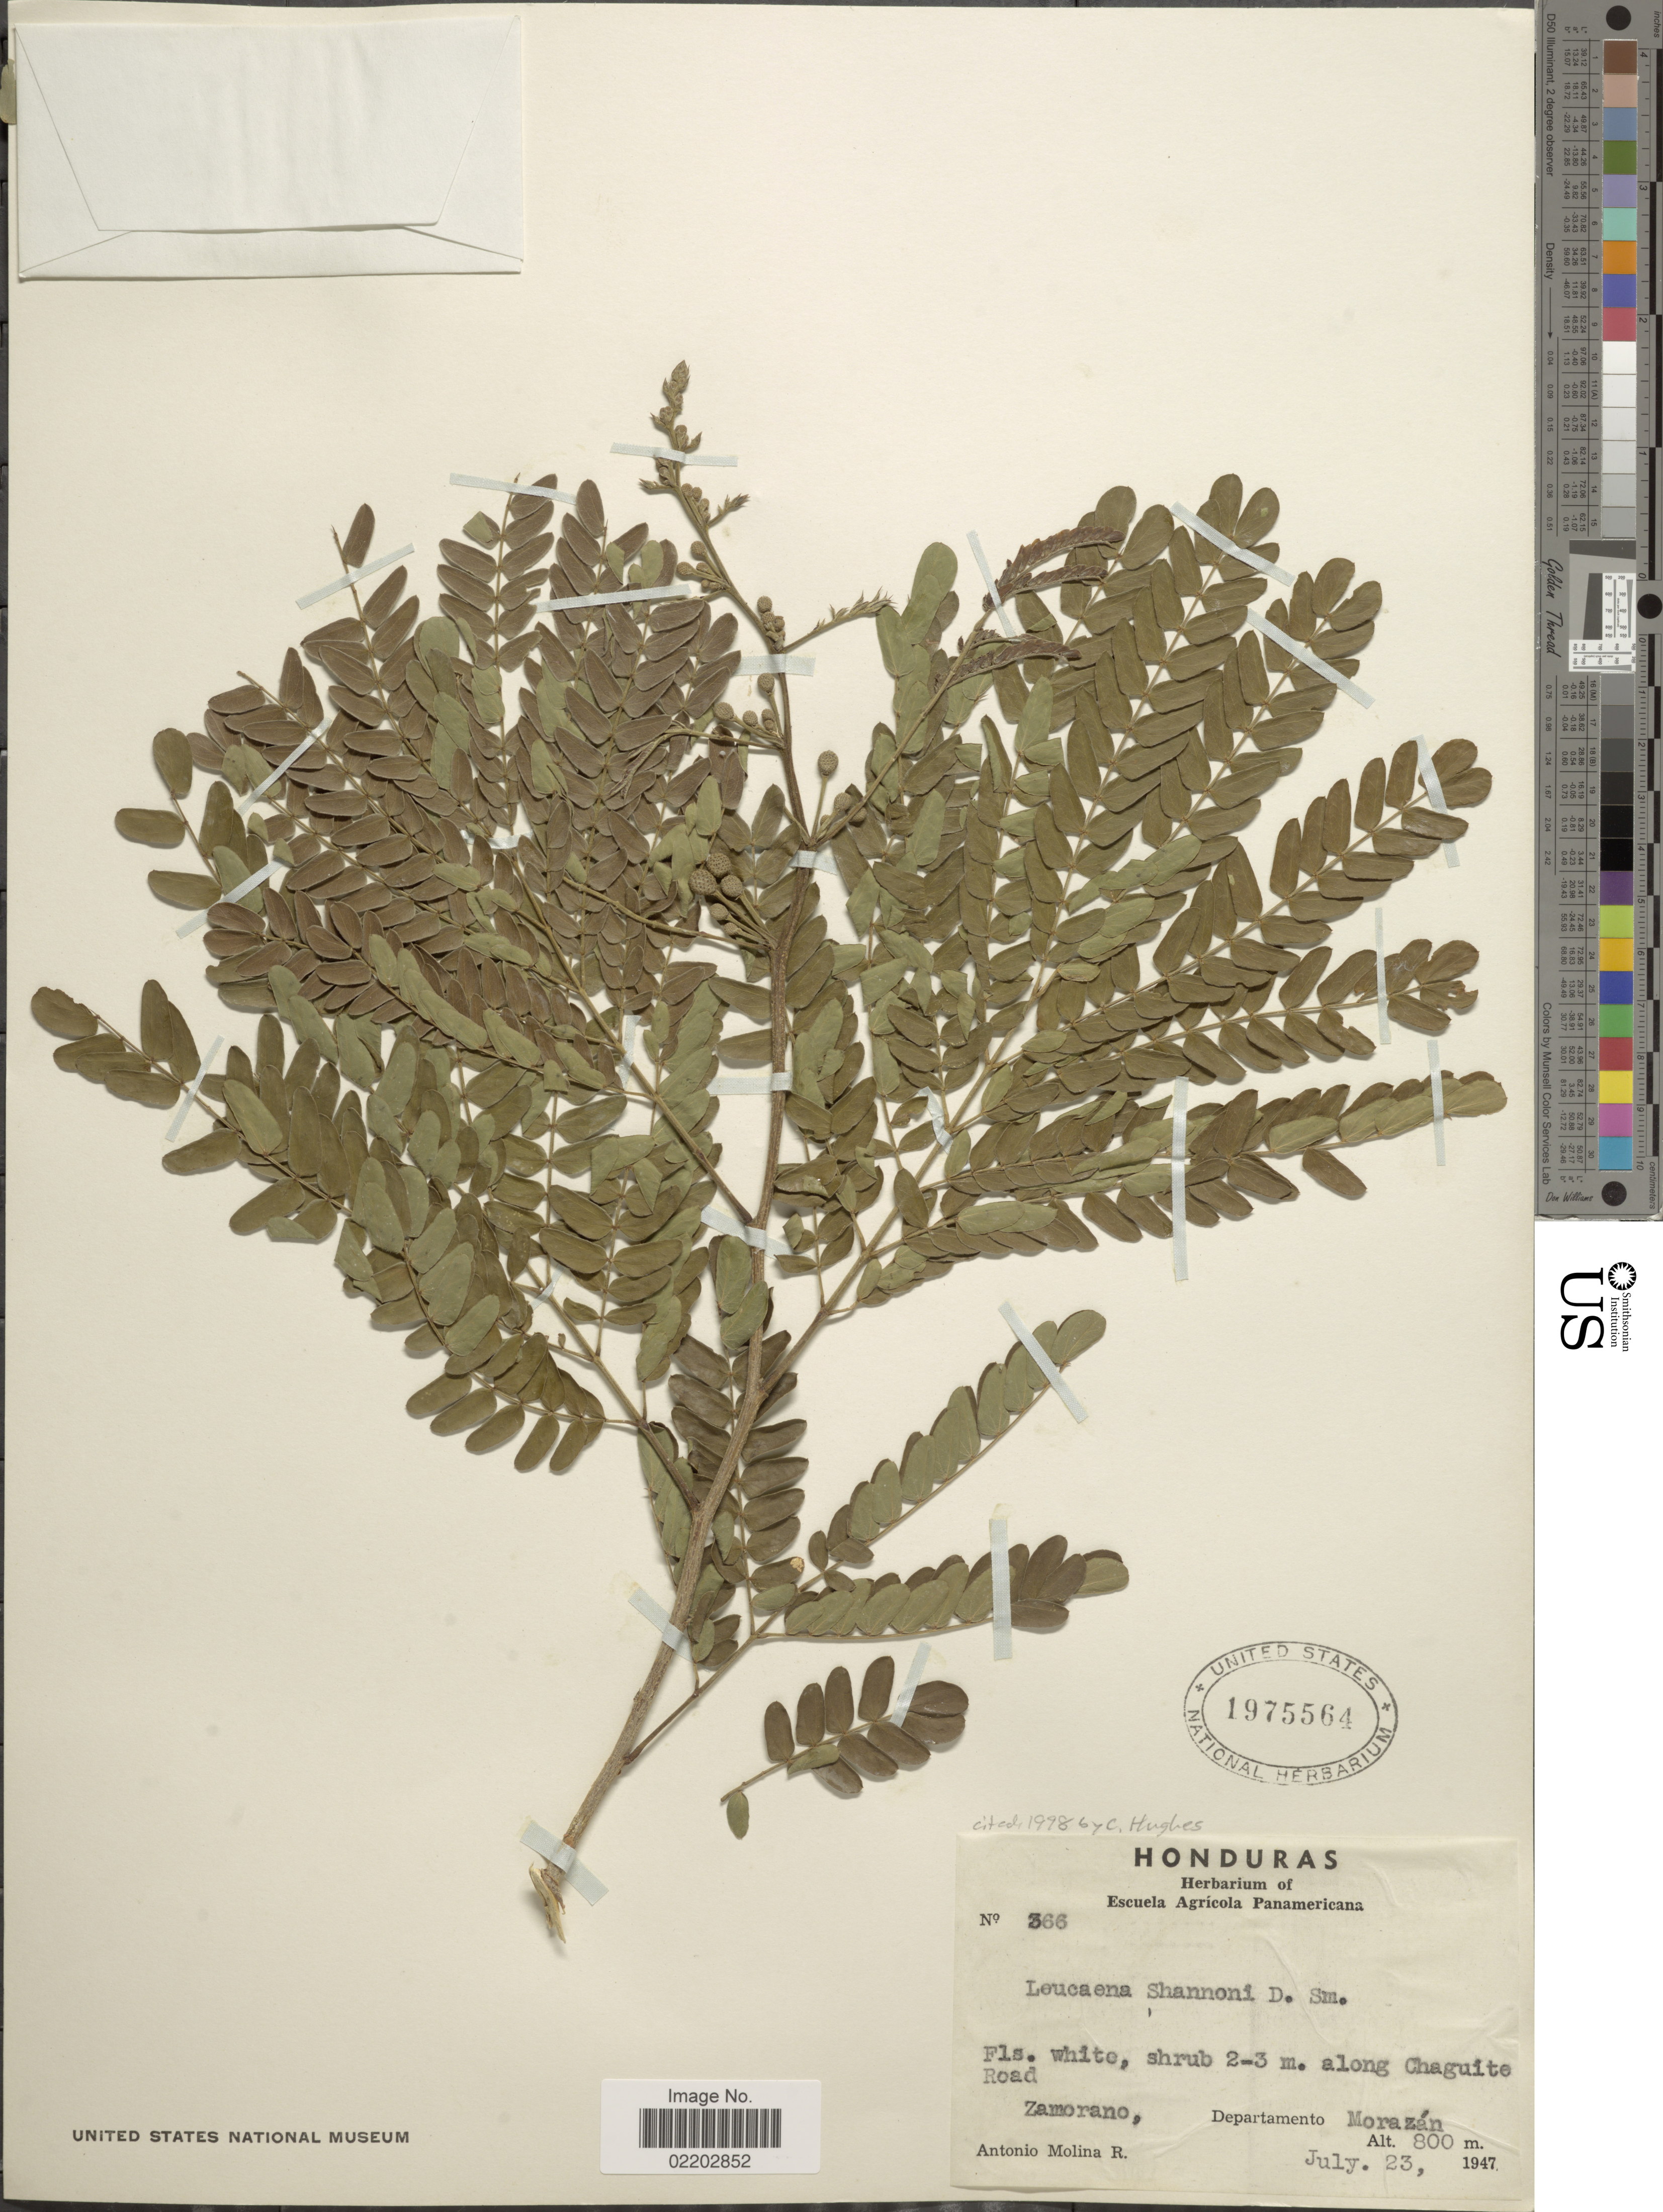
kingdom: Plantae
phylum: Tracheophyta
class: Magnoliopsida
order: Fabales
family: Fabaceae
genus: Leucaena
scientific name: Leucaena shannonii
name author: Donn. Sm.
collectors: A. Molina R.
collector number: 366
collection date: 1947-07-23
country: Honduras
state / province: Fco. Morazán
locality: Along Chaguite Road, Zamorano, Departamento Morazán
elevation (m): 800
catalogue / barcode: US 1975564